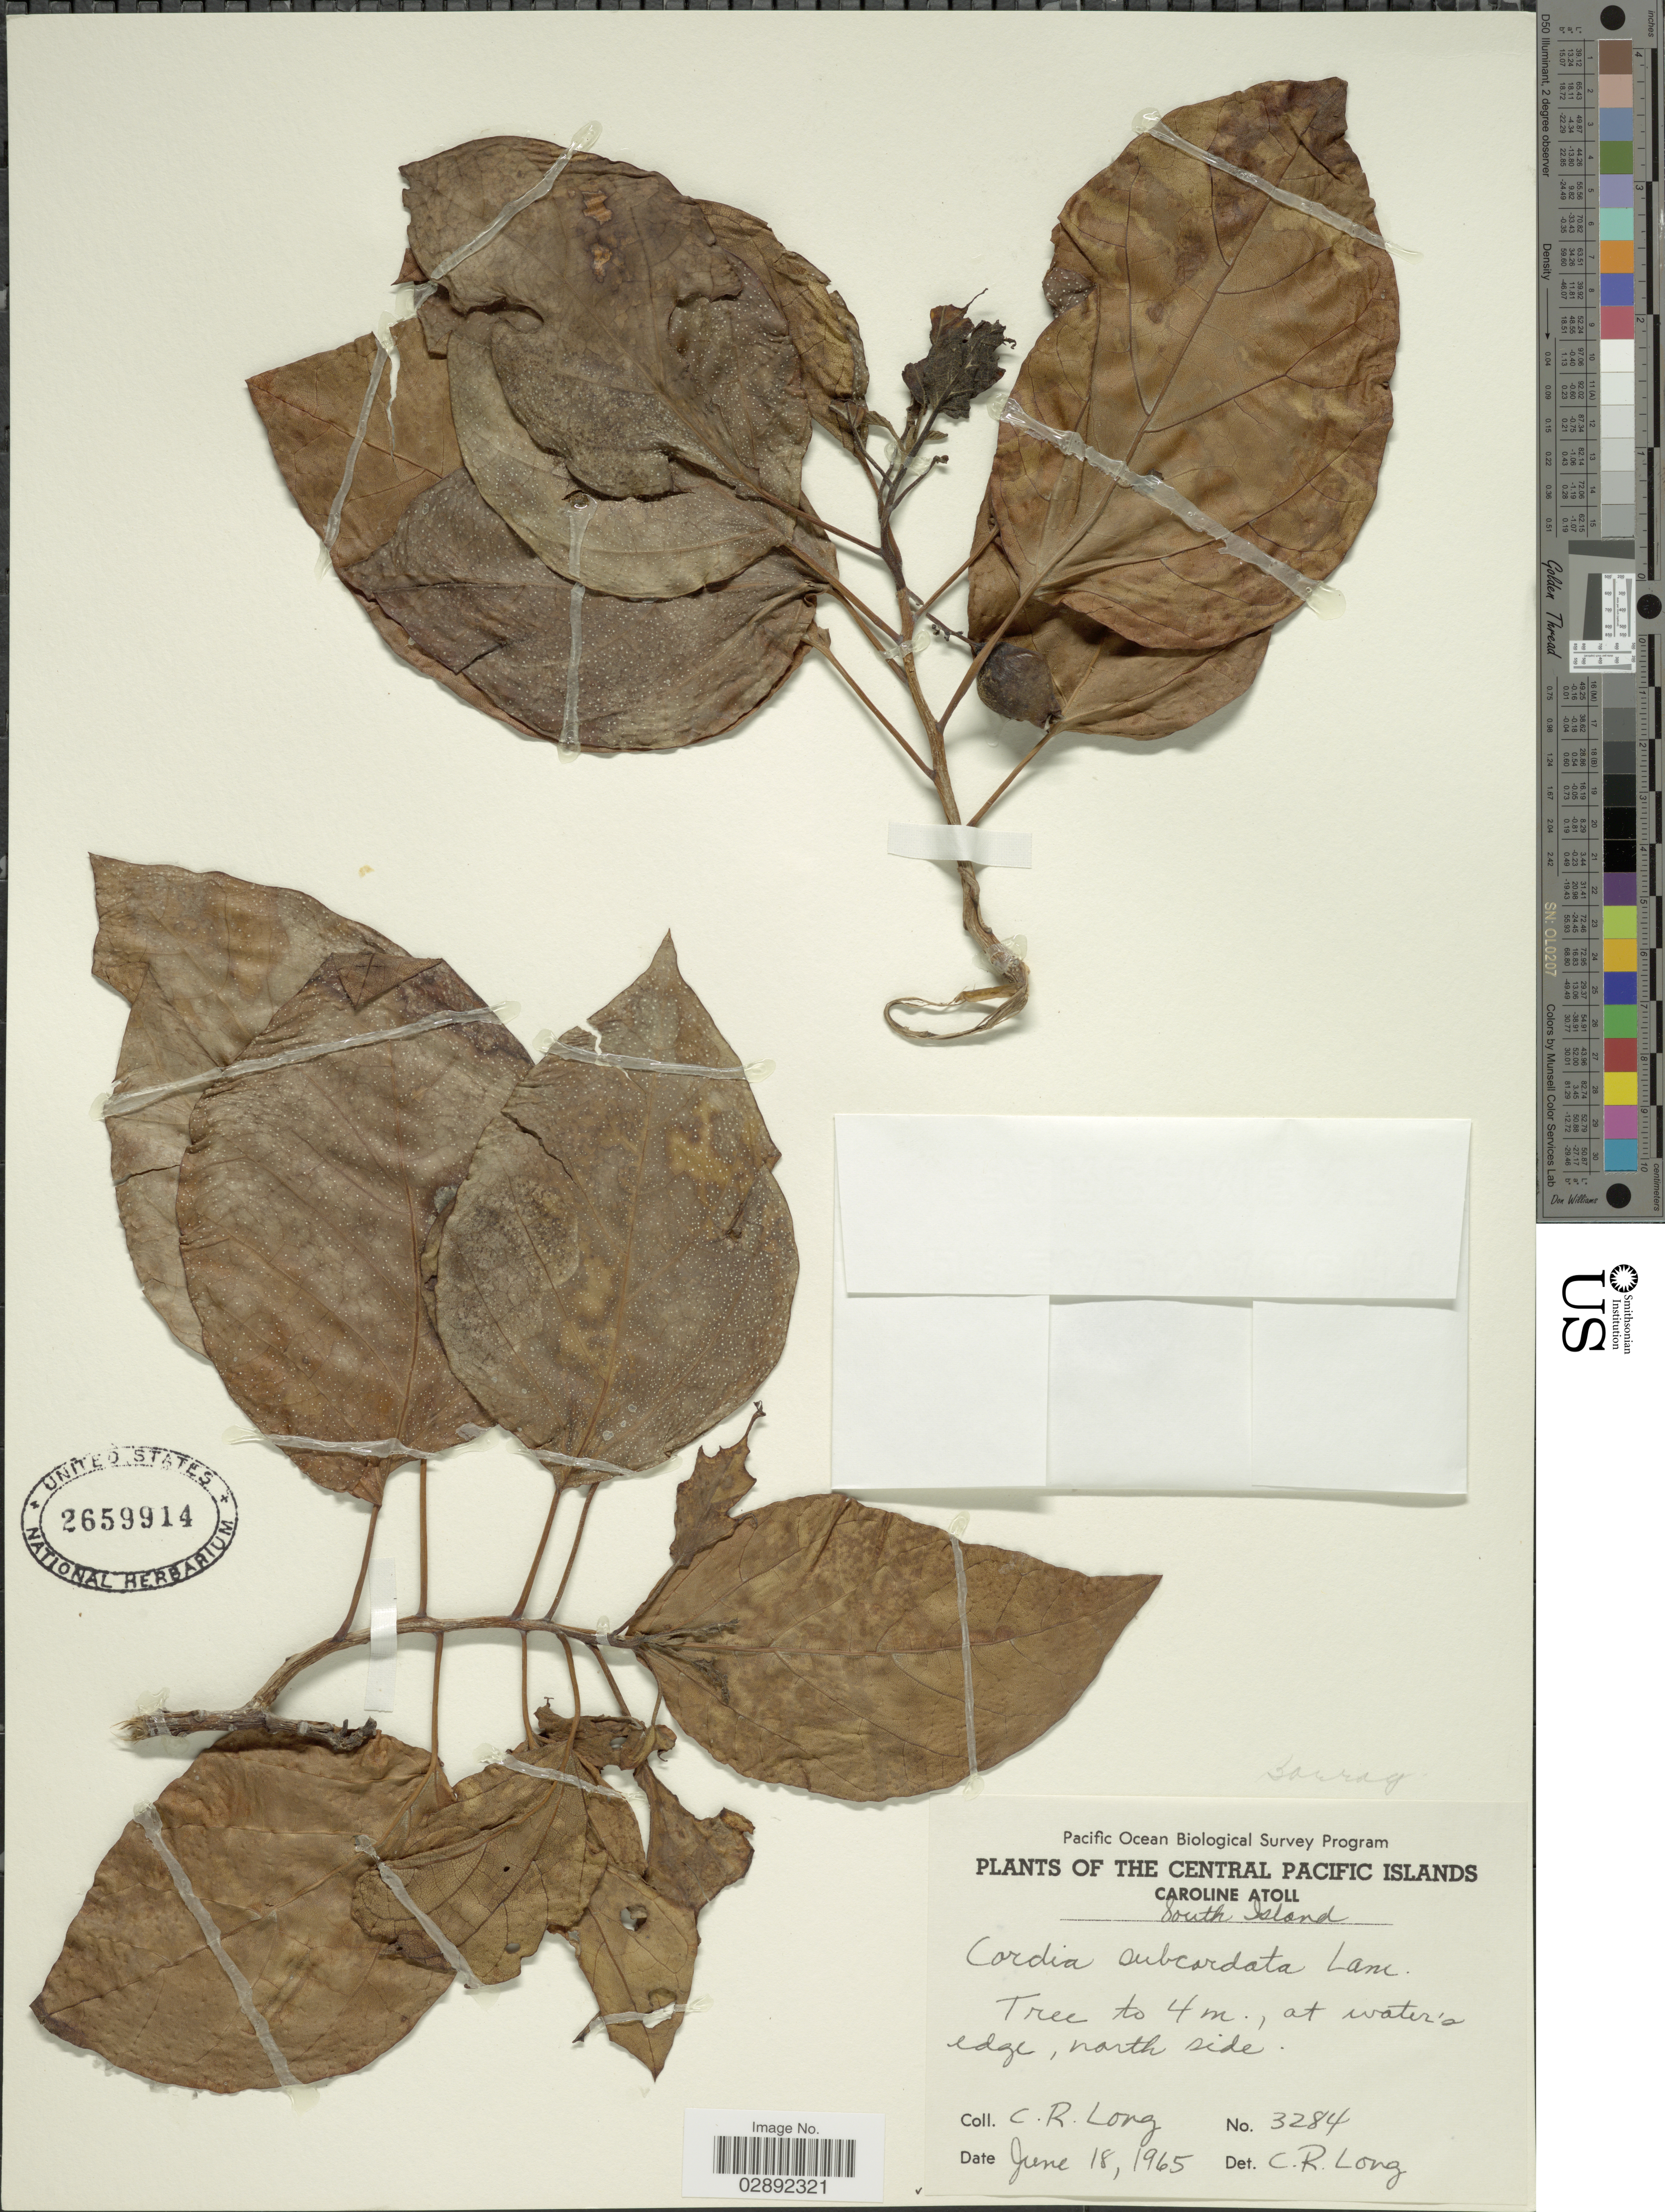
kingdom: Plantae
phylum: Tracheophyta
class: Magnoliopsida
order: Boraginales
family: Cordiaceae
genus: Cordia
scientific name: Cordia subcordata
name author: Lam.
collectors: C. R. Long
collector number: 3284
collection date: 1965-06-18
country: Kiribati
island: Caroline Atoll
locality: Central Pacific Islands. Caroline Atoll. South Island. North side.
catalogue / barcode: US 2659914